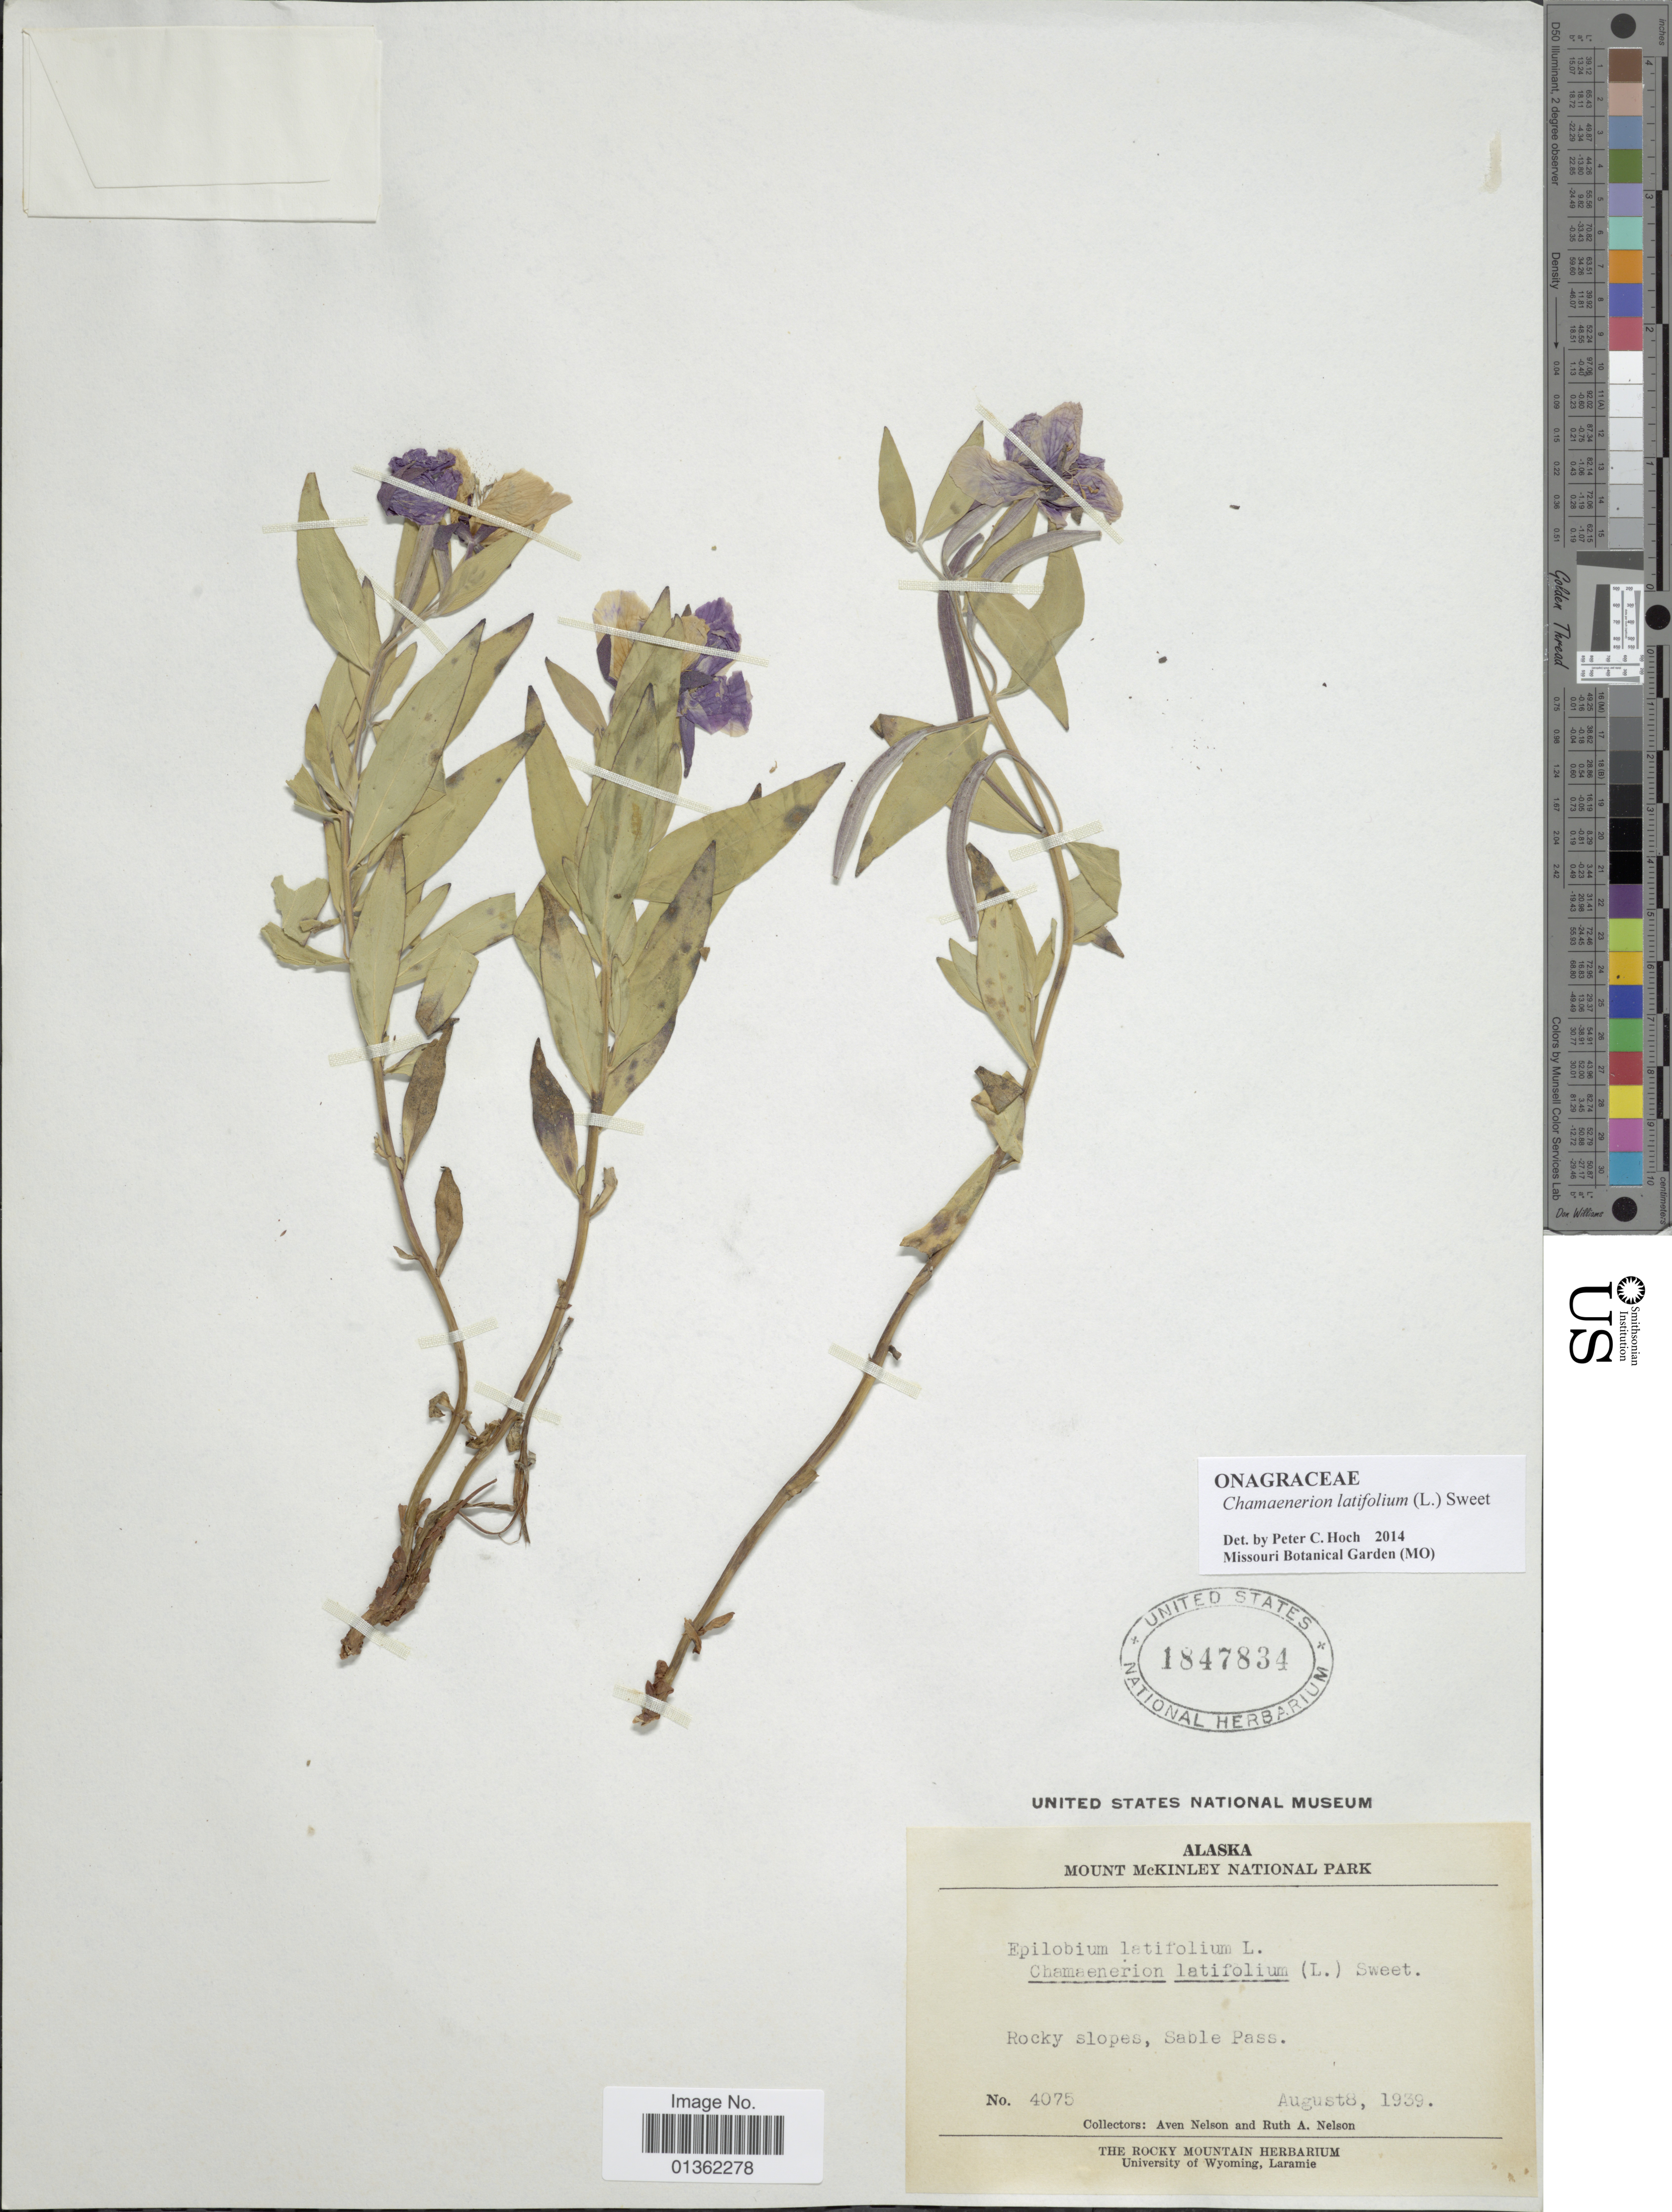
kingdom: Plantae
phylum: Tracheophyta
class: Magnoliopsida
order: Myrtales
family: Onagraceae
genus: Chamaenerion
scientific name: Chamaenerion latifolium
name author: (L.) Th. Fr. & Lange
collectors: A. Nelson & R. A. Nelson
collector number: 4075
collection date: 1939-08-08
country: United States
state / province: Alaska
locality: Mount McKinley National Park. Rocky slopes, Sable Pass.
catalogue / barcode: US 1847834